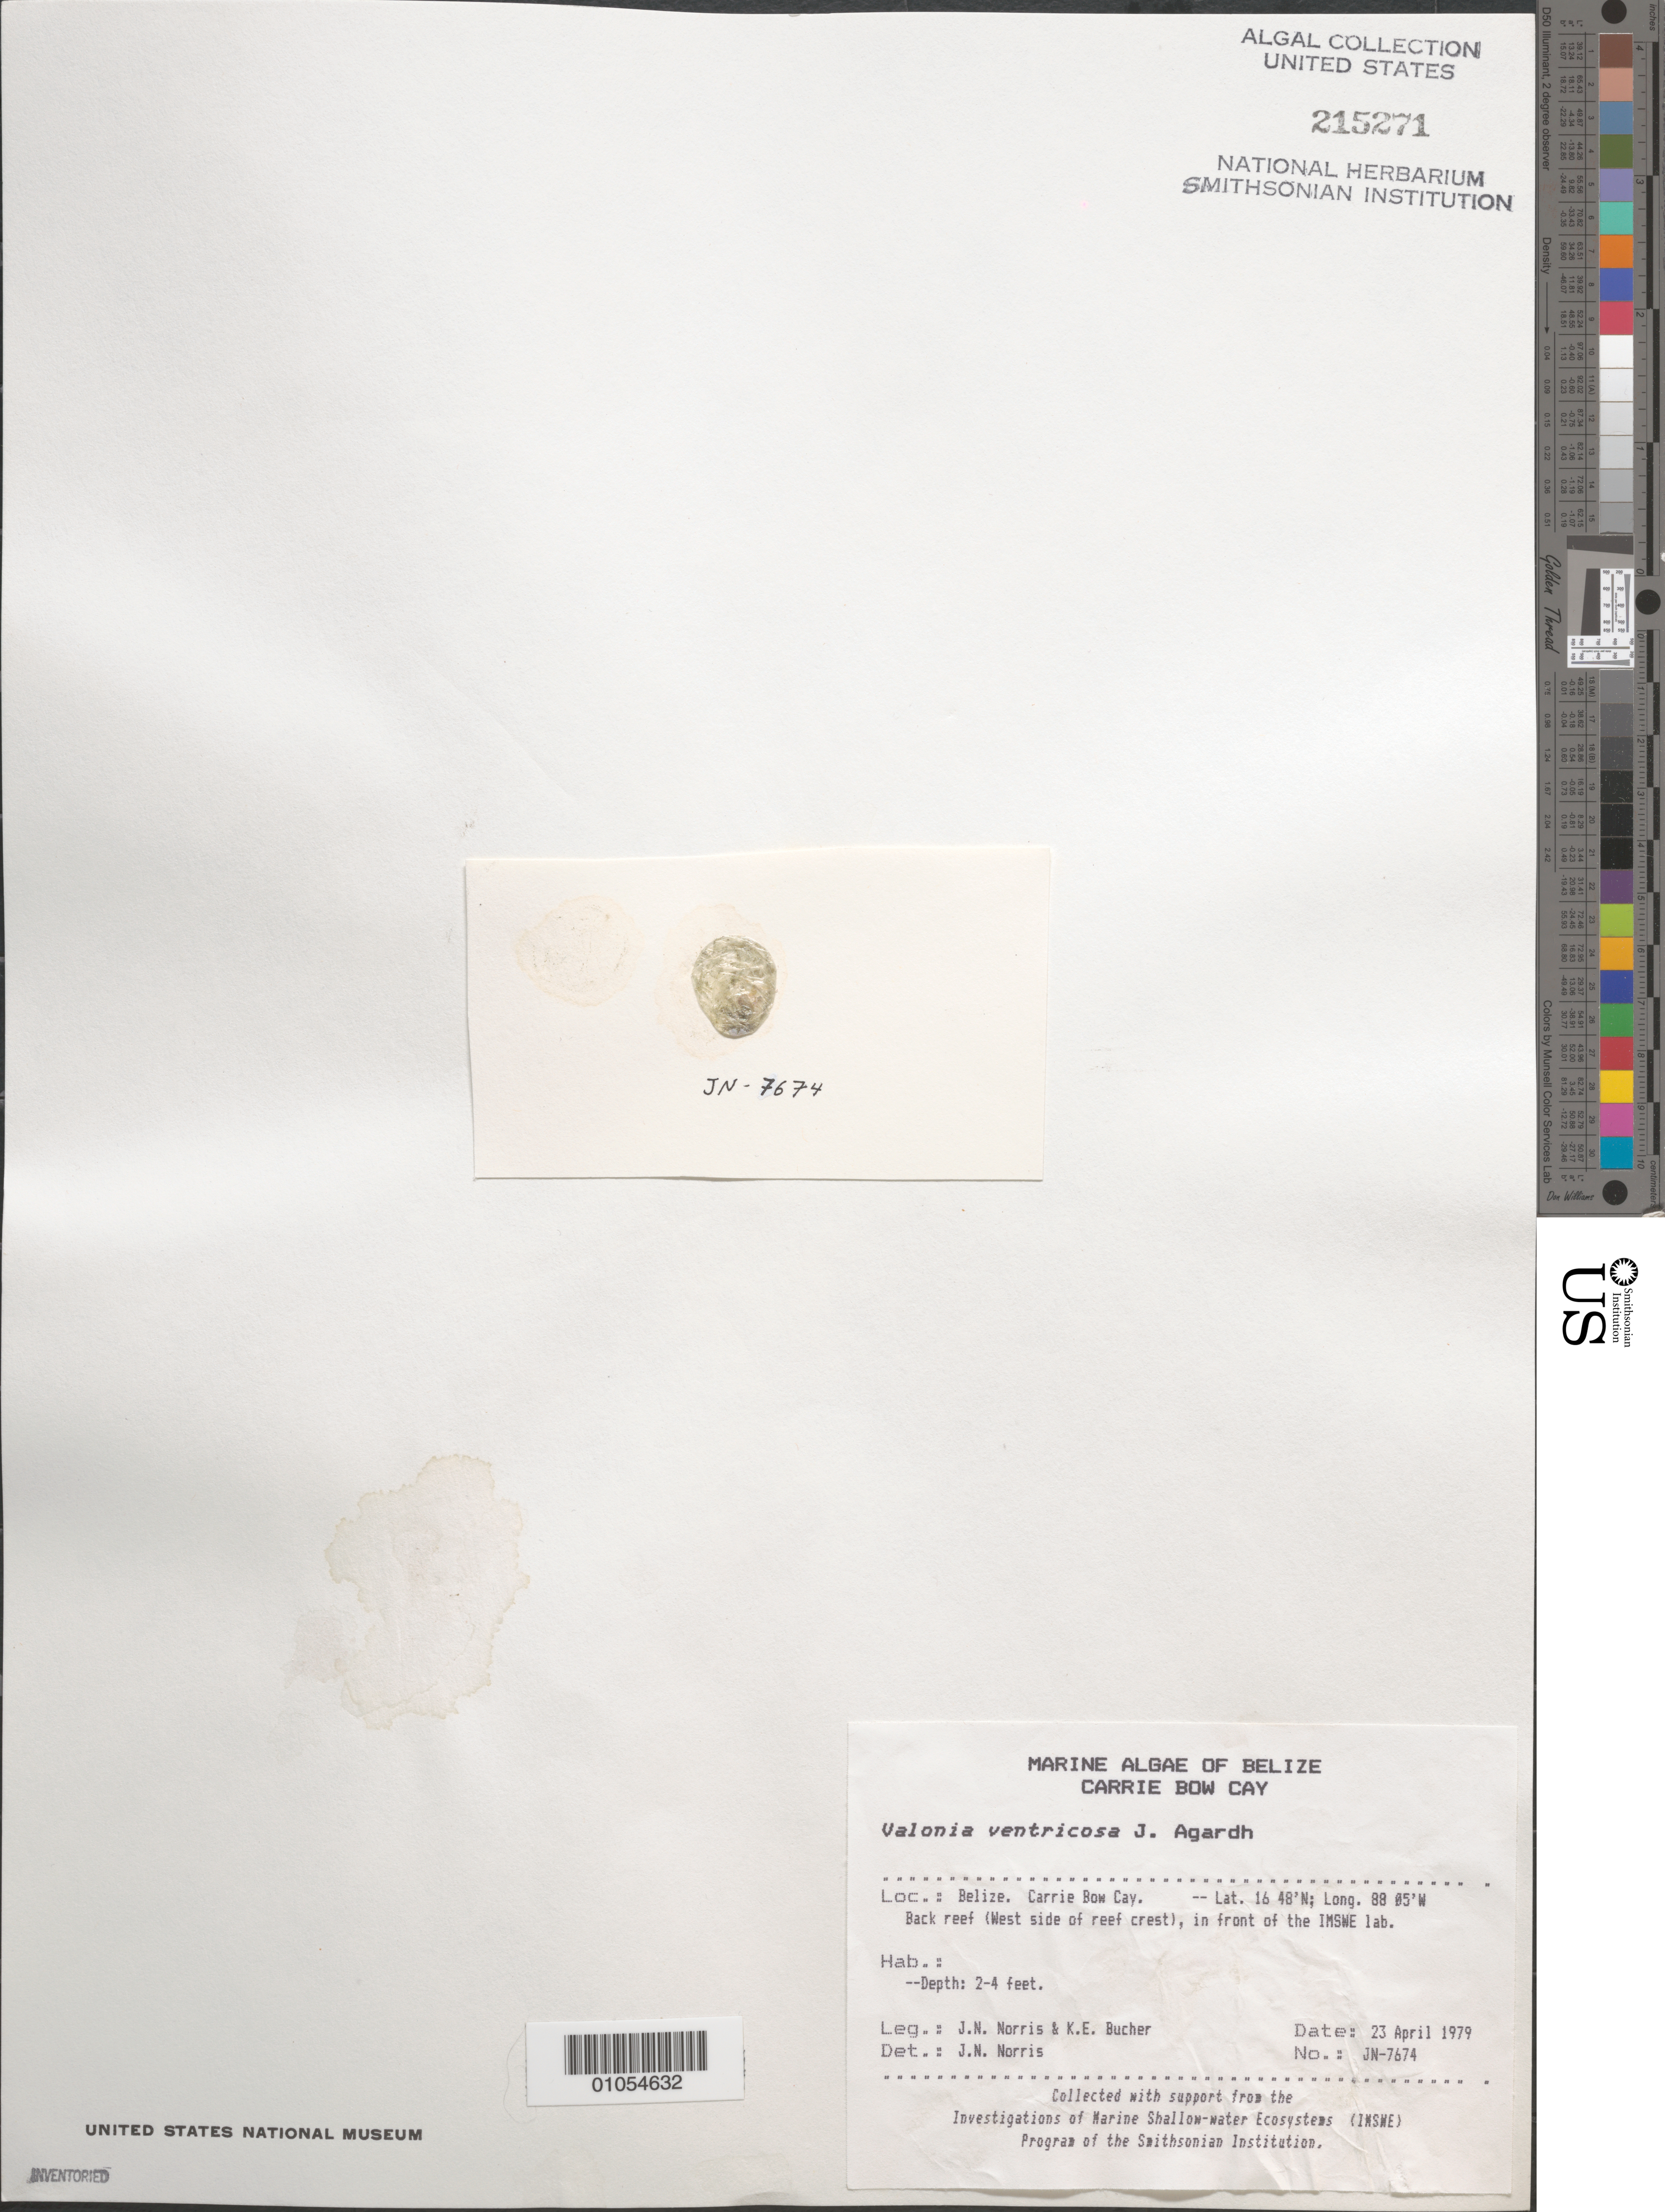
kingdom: Plantae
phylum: Chlorophyta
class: Ulvophyceae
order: Siphonocladales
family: Valoniaceae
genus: Valonia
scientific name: Valonia ventricosa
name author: J. Agardh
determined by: Norris, James N.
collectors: J. N. Norris & K. E. Bucher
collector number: JN-7674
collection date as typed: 23 Apr 1979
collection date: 1979-04-23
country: Belize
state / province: Stann Creek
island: Carrie Bow Cay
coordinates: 16 48'N, 88 05'W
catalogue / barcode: US 215271